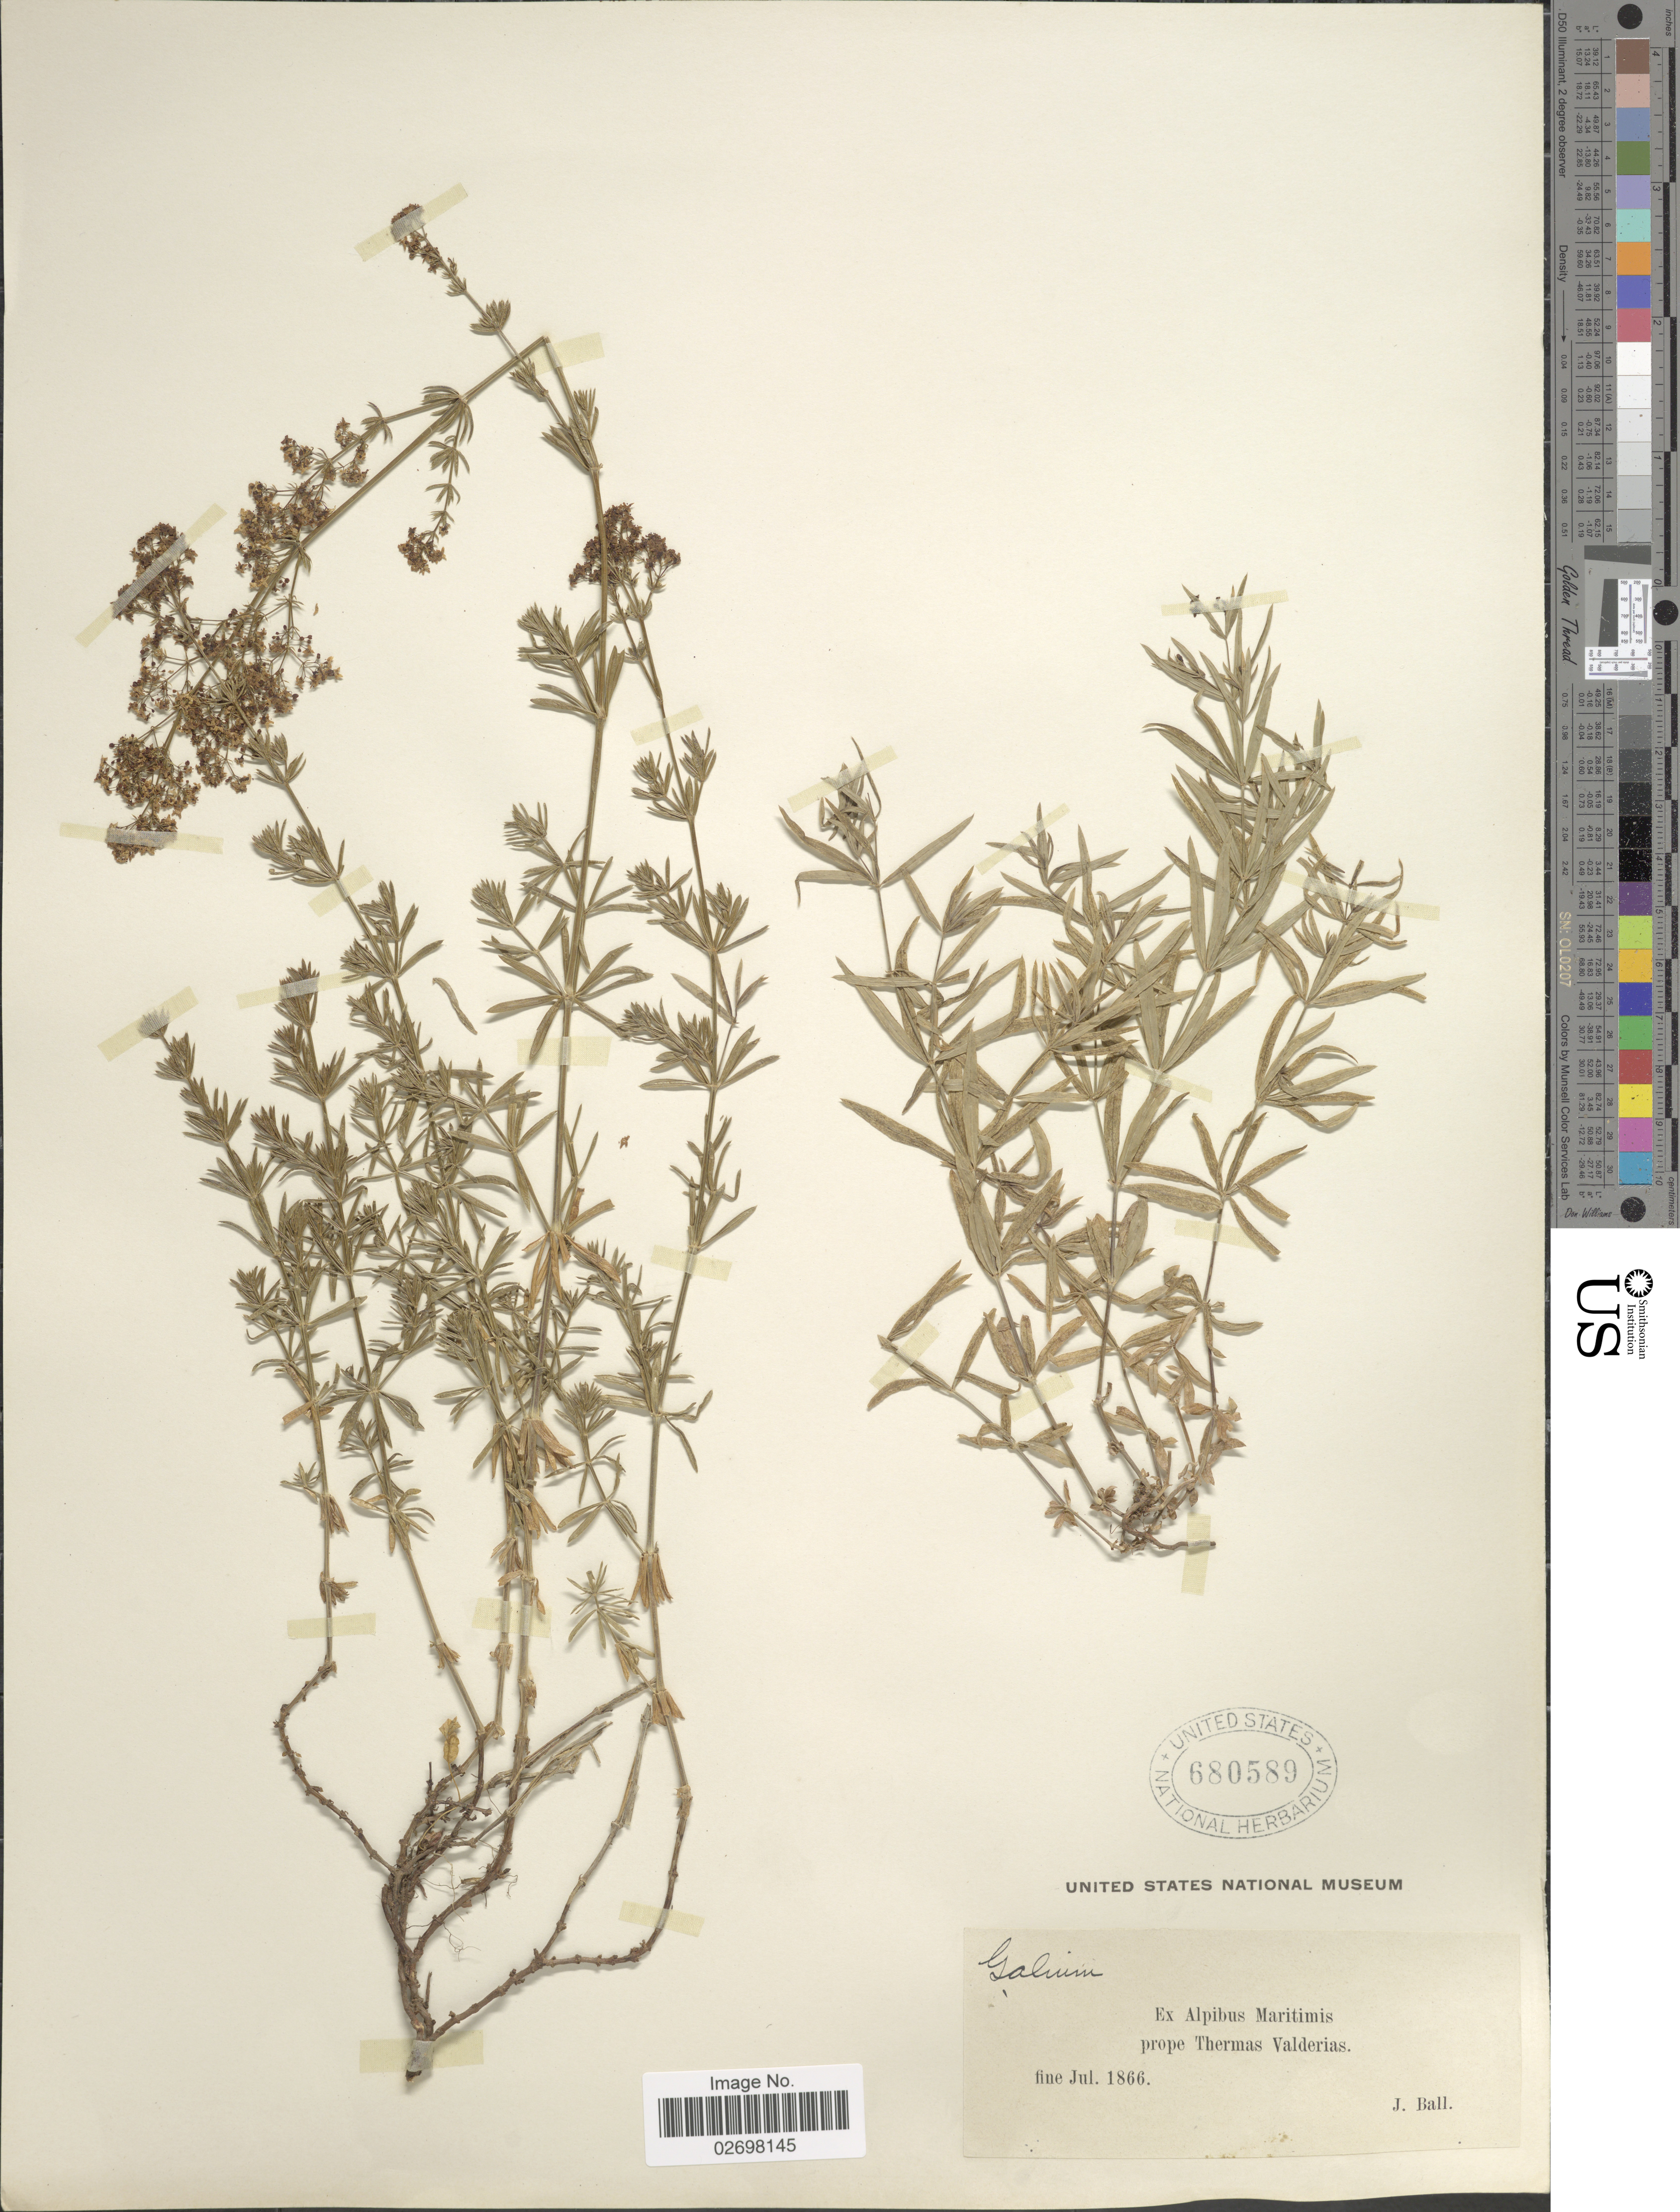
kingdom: Plantae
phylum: Tracheophyta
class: Magnoliopsida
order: Gentianales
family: Rubiaceae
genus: Galium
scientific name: Galium sp.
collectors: J. Ball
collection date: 1866-07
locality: Alpibus Maritimis prope Thermas Valderias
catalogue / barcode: US 680589